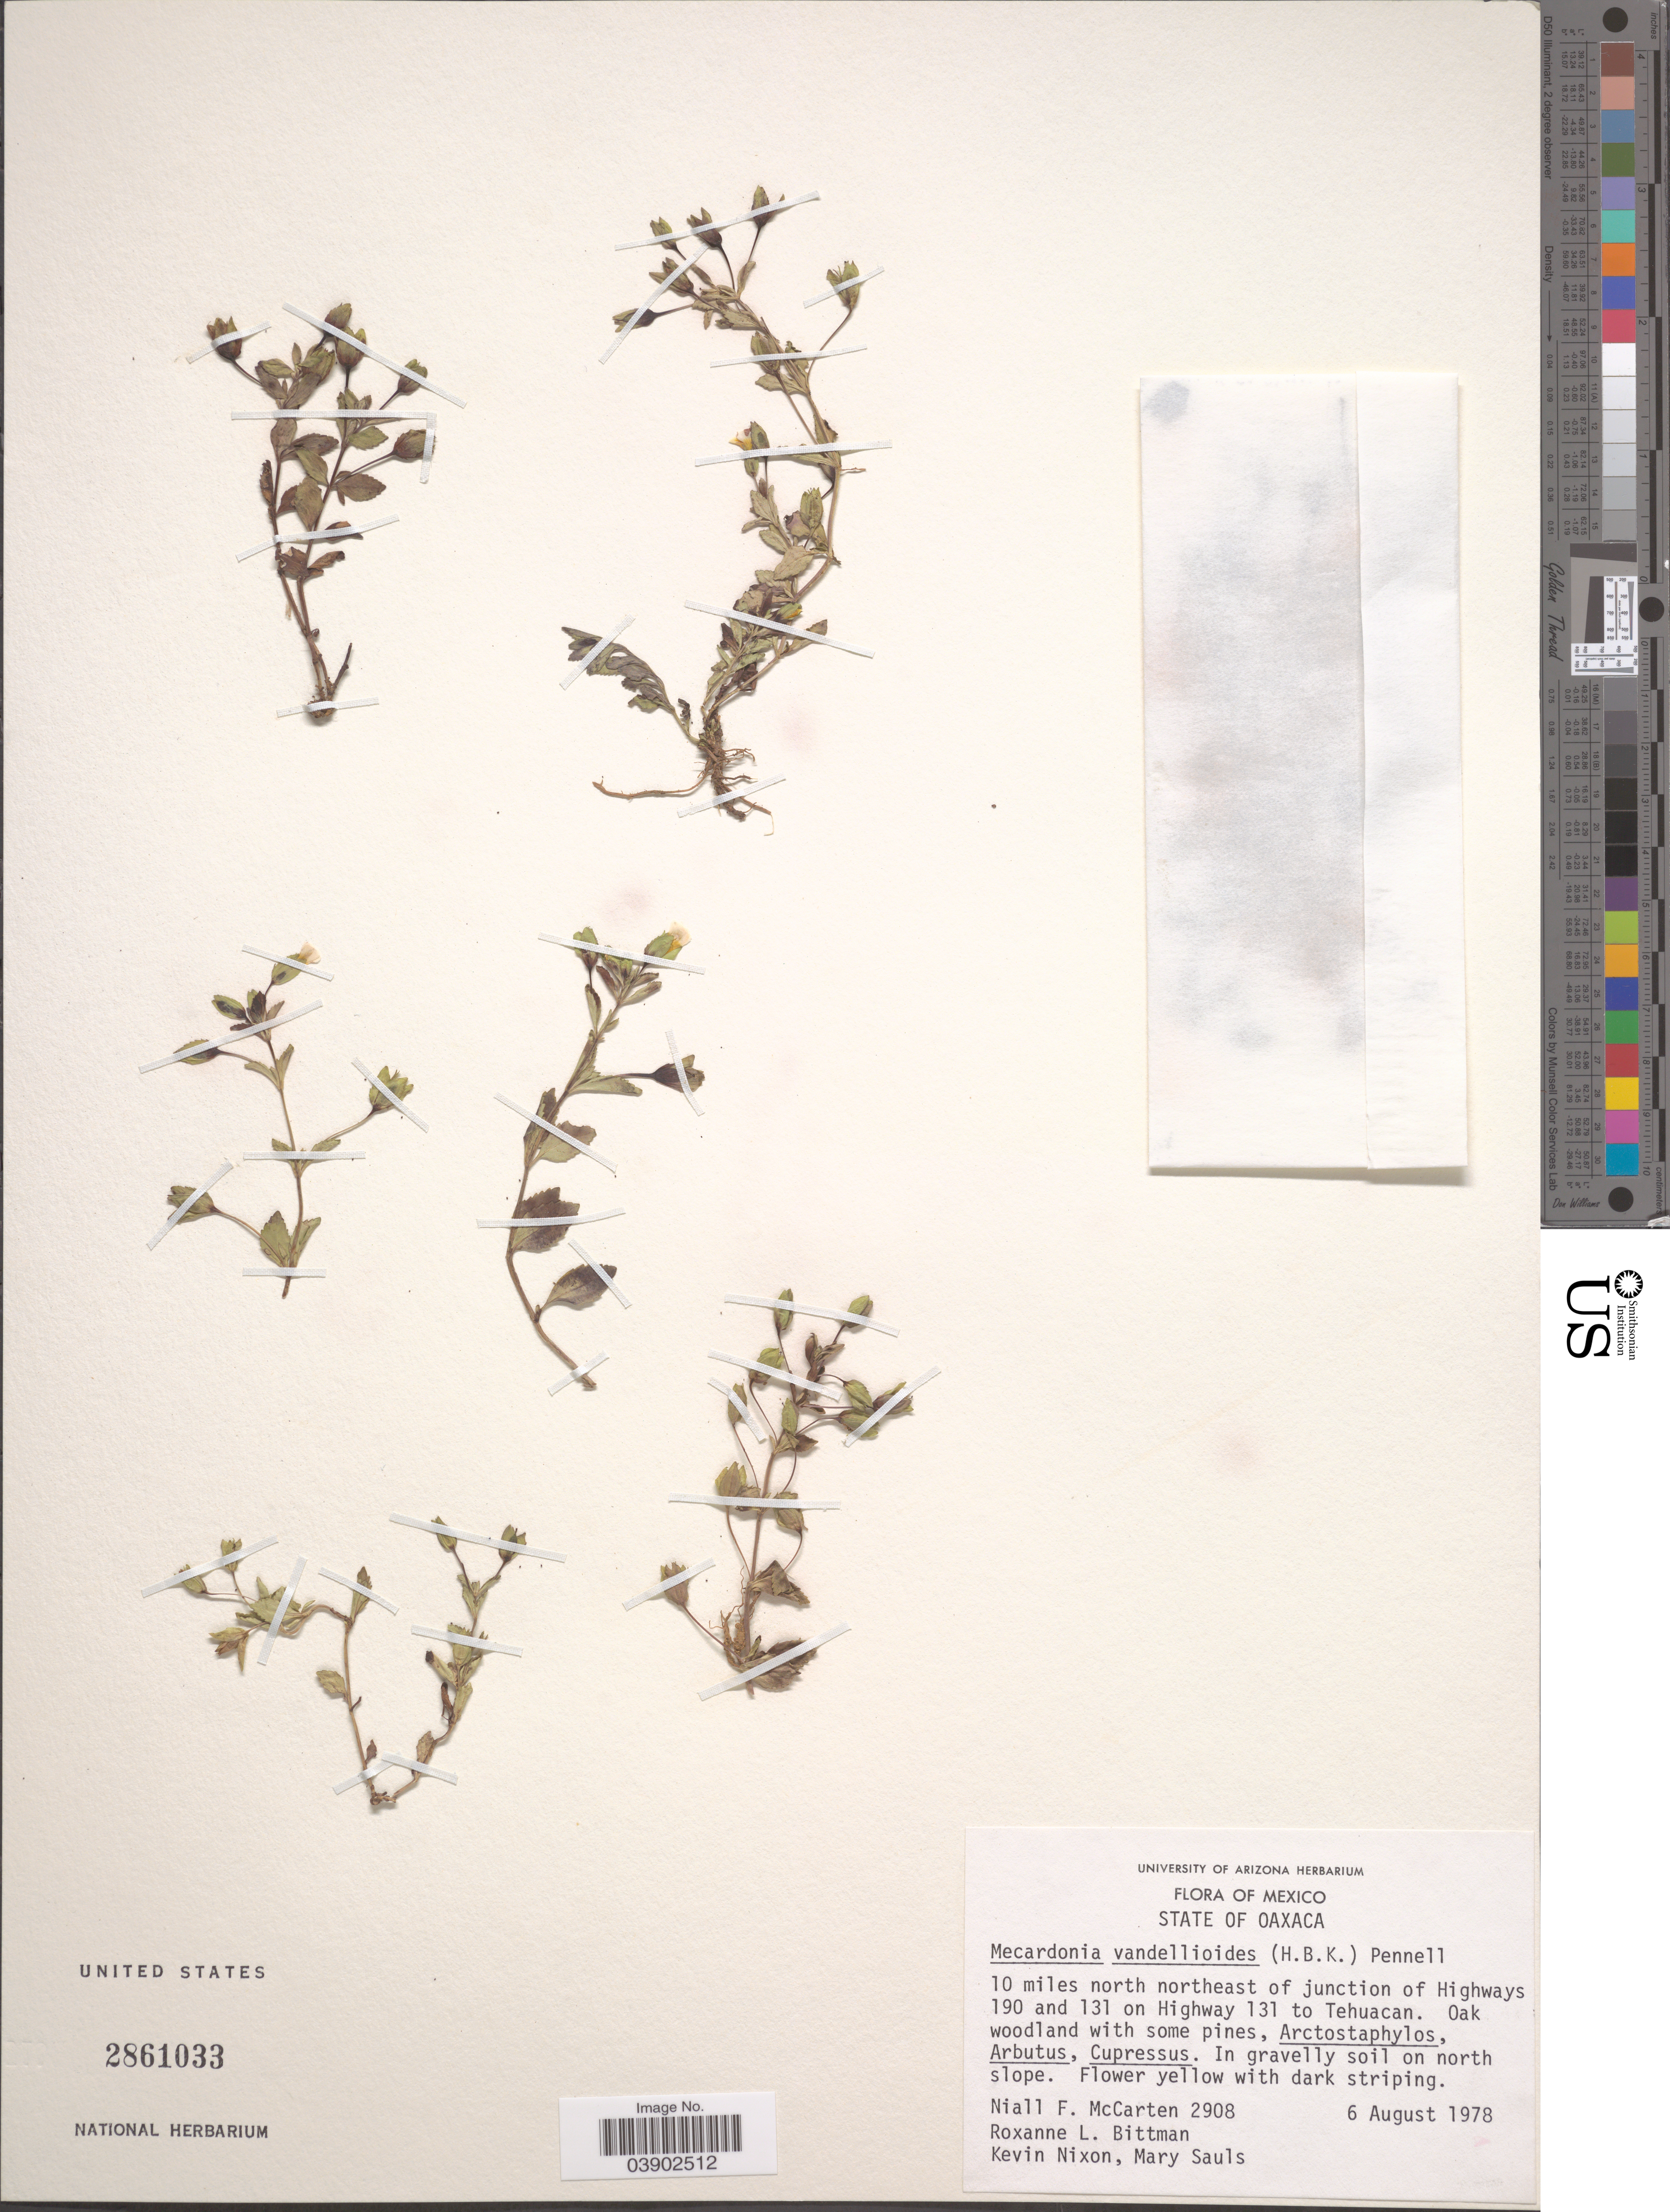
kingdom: Plantae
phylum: Tracheophyta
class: Magnoliopsida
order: Lamiales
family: Plantaginaceae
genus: Mecardonia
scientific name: Mecardonia procumbens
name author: (Mill.) Small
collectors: N. McCarten, R. Bittman, K. Nixon & M. Sauls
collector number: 2908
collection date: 1978-08-06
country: Mexico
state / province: Oaxaca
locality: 10 miles north northeast of junction of Highways 190 and 131 on Highway 131 to Tehuacan.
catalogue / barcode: US 2861033